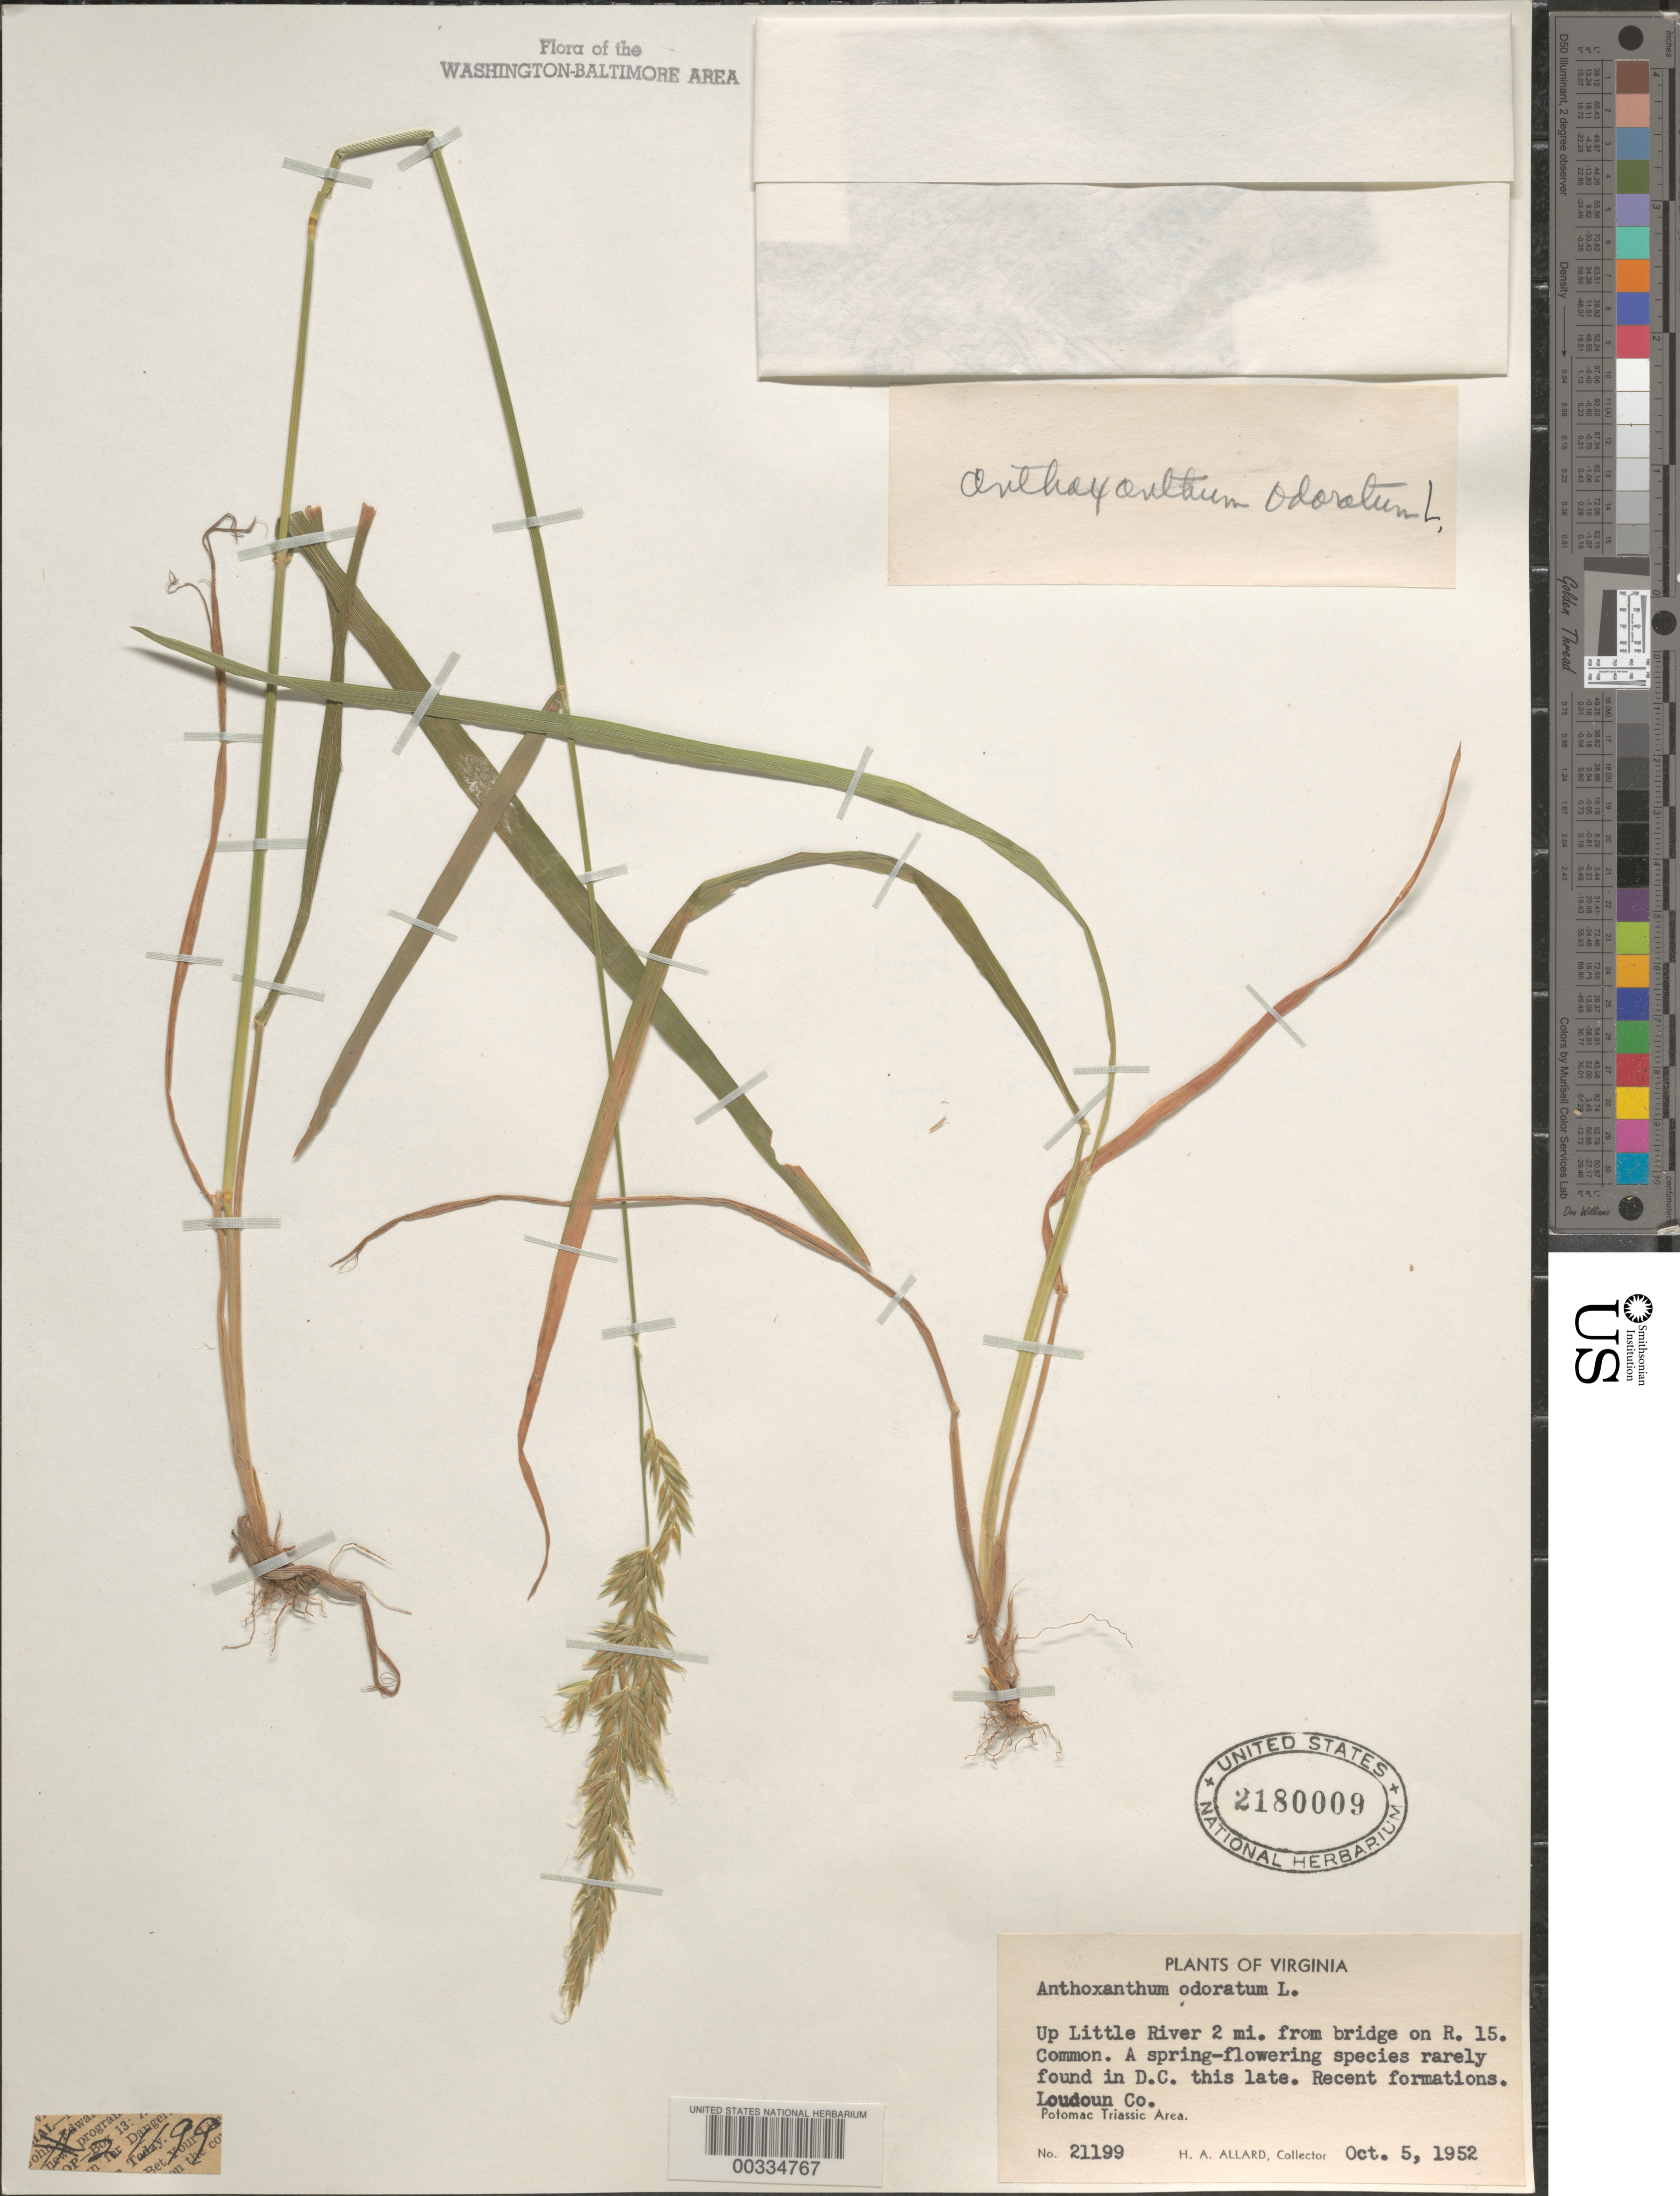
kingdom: Plantae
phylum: Tracheophyta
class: Liliopsida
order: Poales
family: Poaceae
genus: Anthoxanthum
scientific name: Anthoxanthum odoratum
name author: L.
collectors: H. A. Allard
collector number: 21199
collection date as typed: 05 Oct 1952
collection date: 1952-10-05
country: United States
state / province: Virginia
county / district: Loudoun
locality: Upstream from Route 15 on Little River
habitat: Potomac triassic area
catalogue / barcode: US 2180009